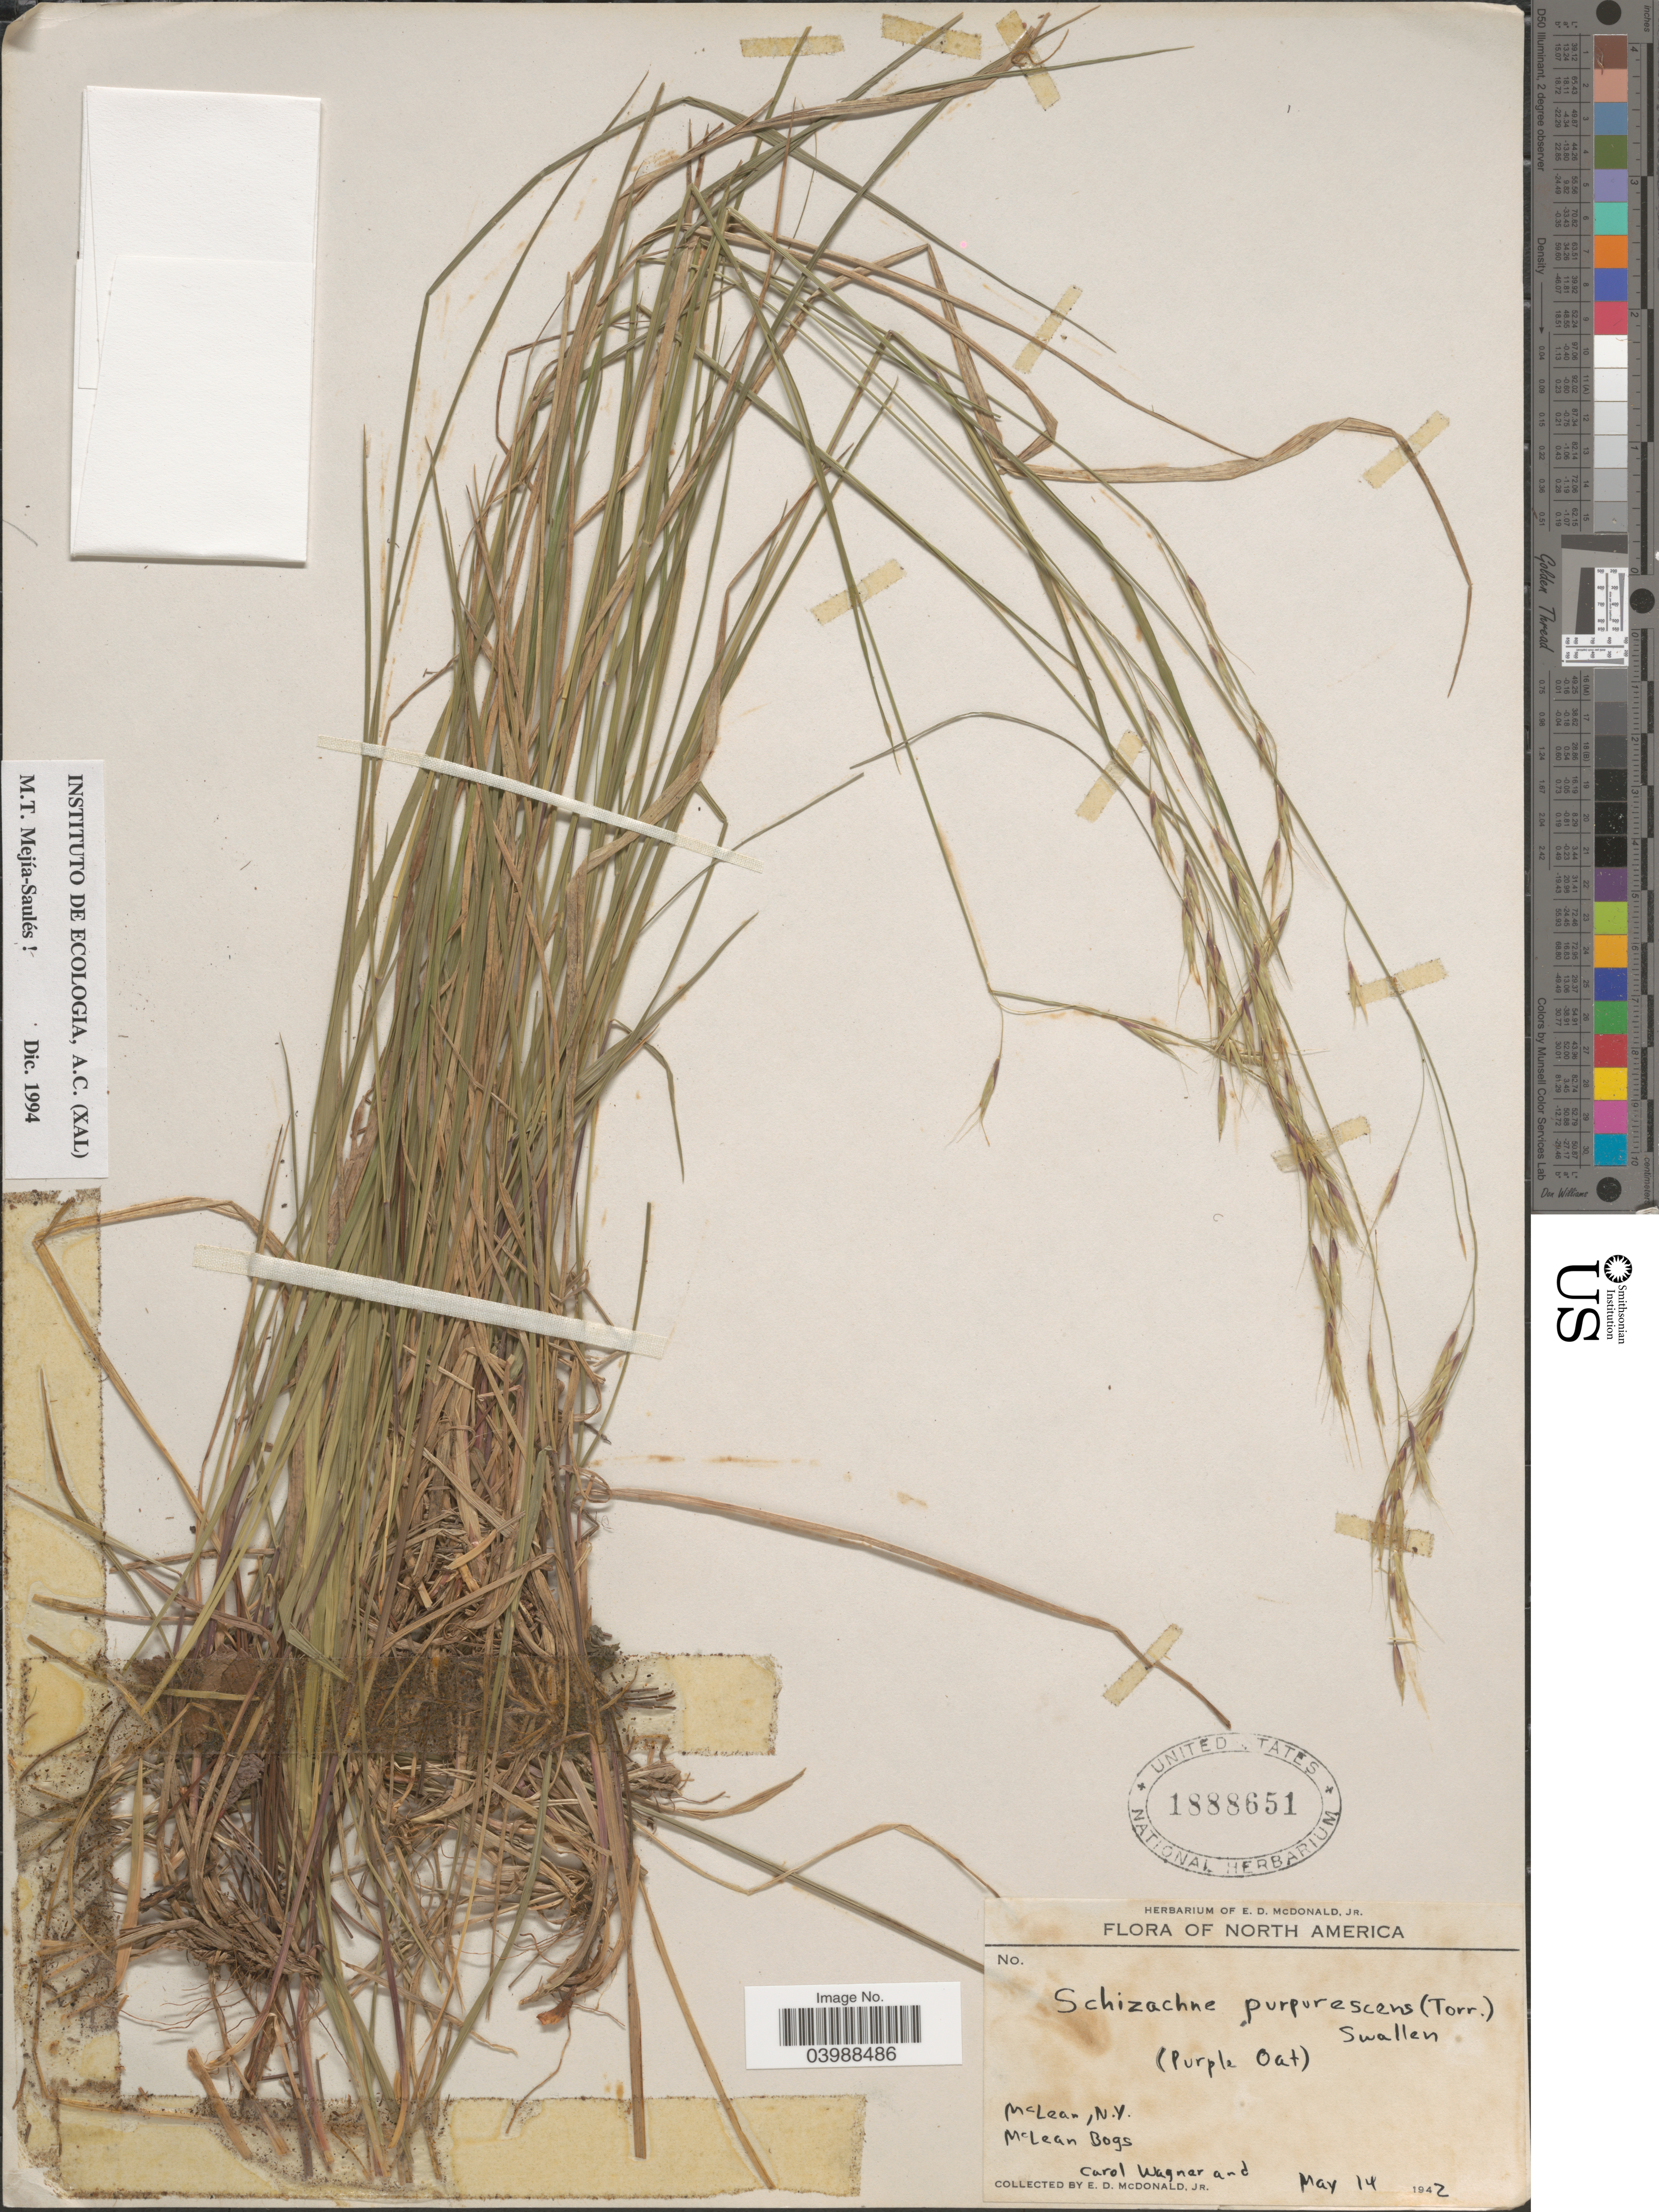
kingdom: Plantae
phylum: Tracheophyta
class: Liliopsida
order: Poales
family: Poaceae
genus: Schizachne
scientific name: Schizachne purpurascens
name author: (Torr.) Swallen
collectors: E. D. McDonald Jr. & C. Wagner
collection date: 1942-05-14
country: United States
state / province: New York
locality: McLean. McLean Bogs.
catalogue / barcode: US 1888651